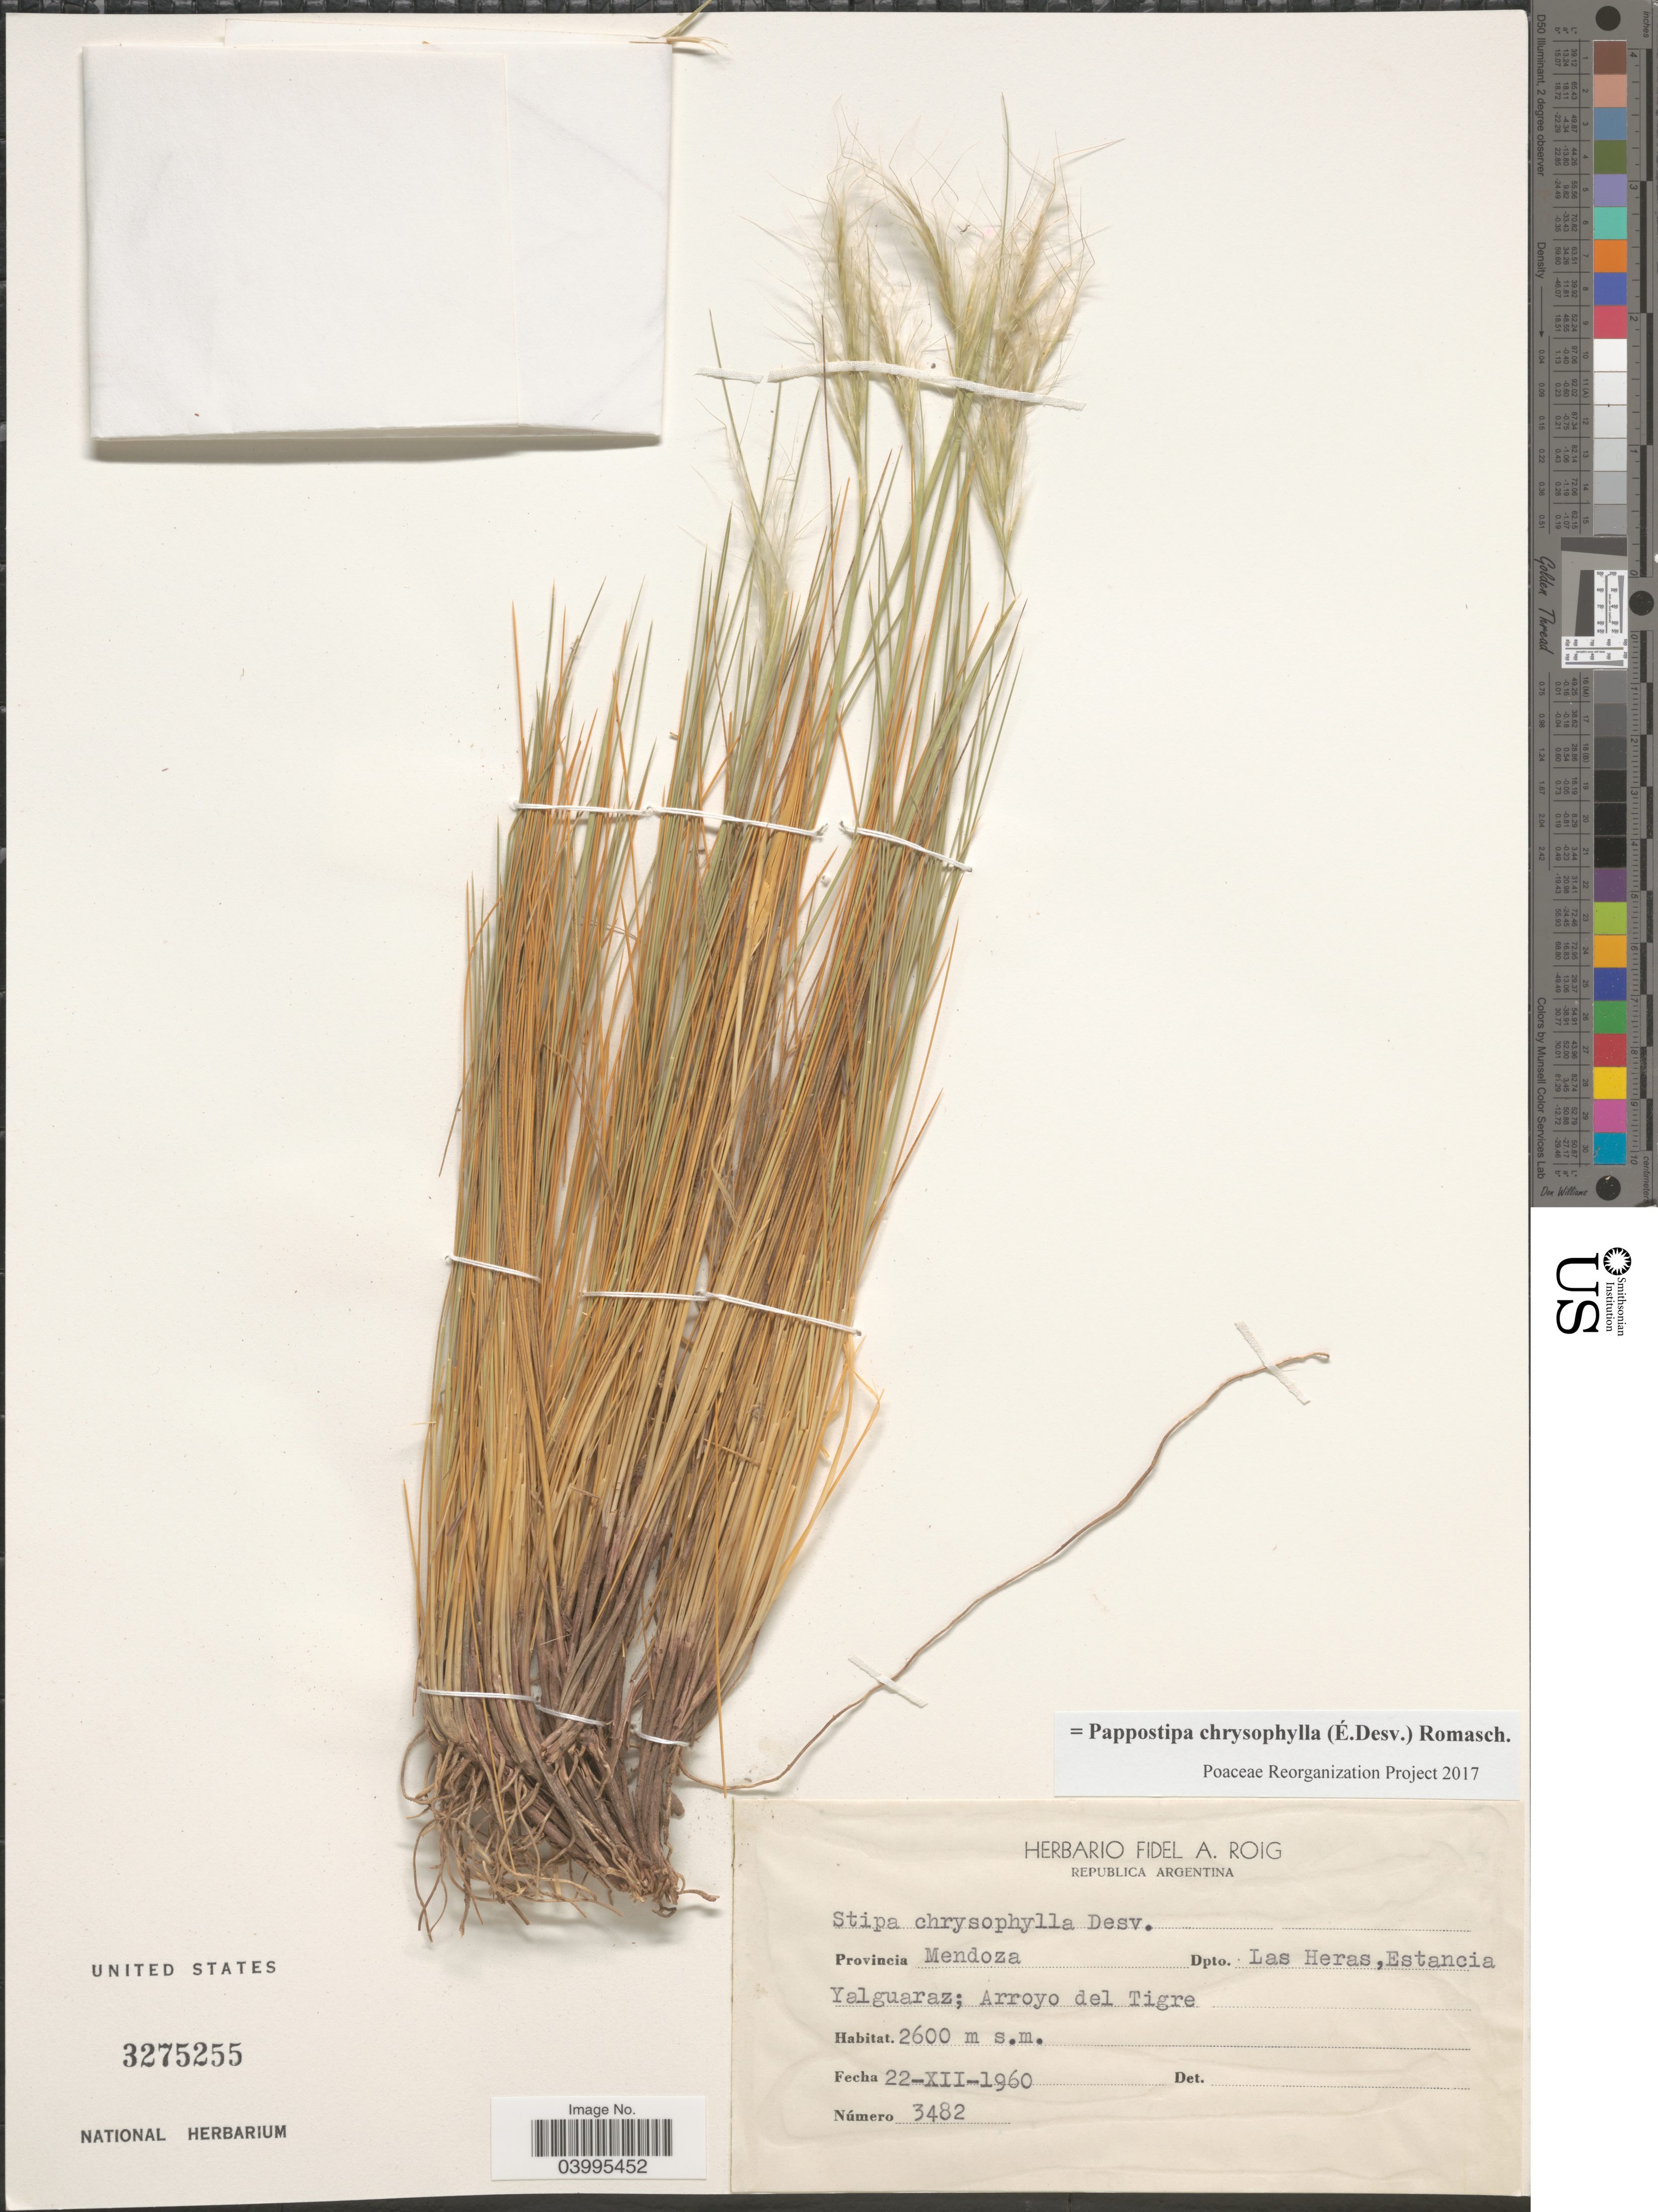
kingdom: Plantae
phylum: Tracheophyta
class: Liliopsida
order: Poales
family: Poaceae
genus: Pappostipa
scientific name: Pappostipa chrysophylla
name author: (É. Desv.) Romasch.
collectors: Ex Herb. Fidel A. Roig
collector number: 3482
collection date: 1960-12-22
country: Argentina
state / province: Mendoza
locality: Dpto. Las Heras, Estancia Yalguaraz; Arroyo del Tigre.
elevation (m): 2600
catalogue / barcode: US 3275255